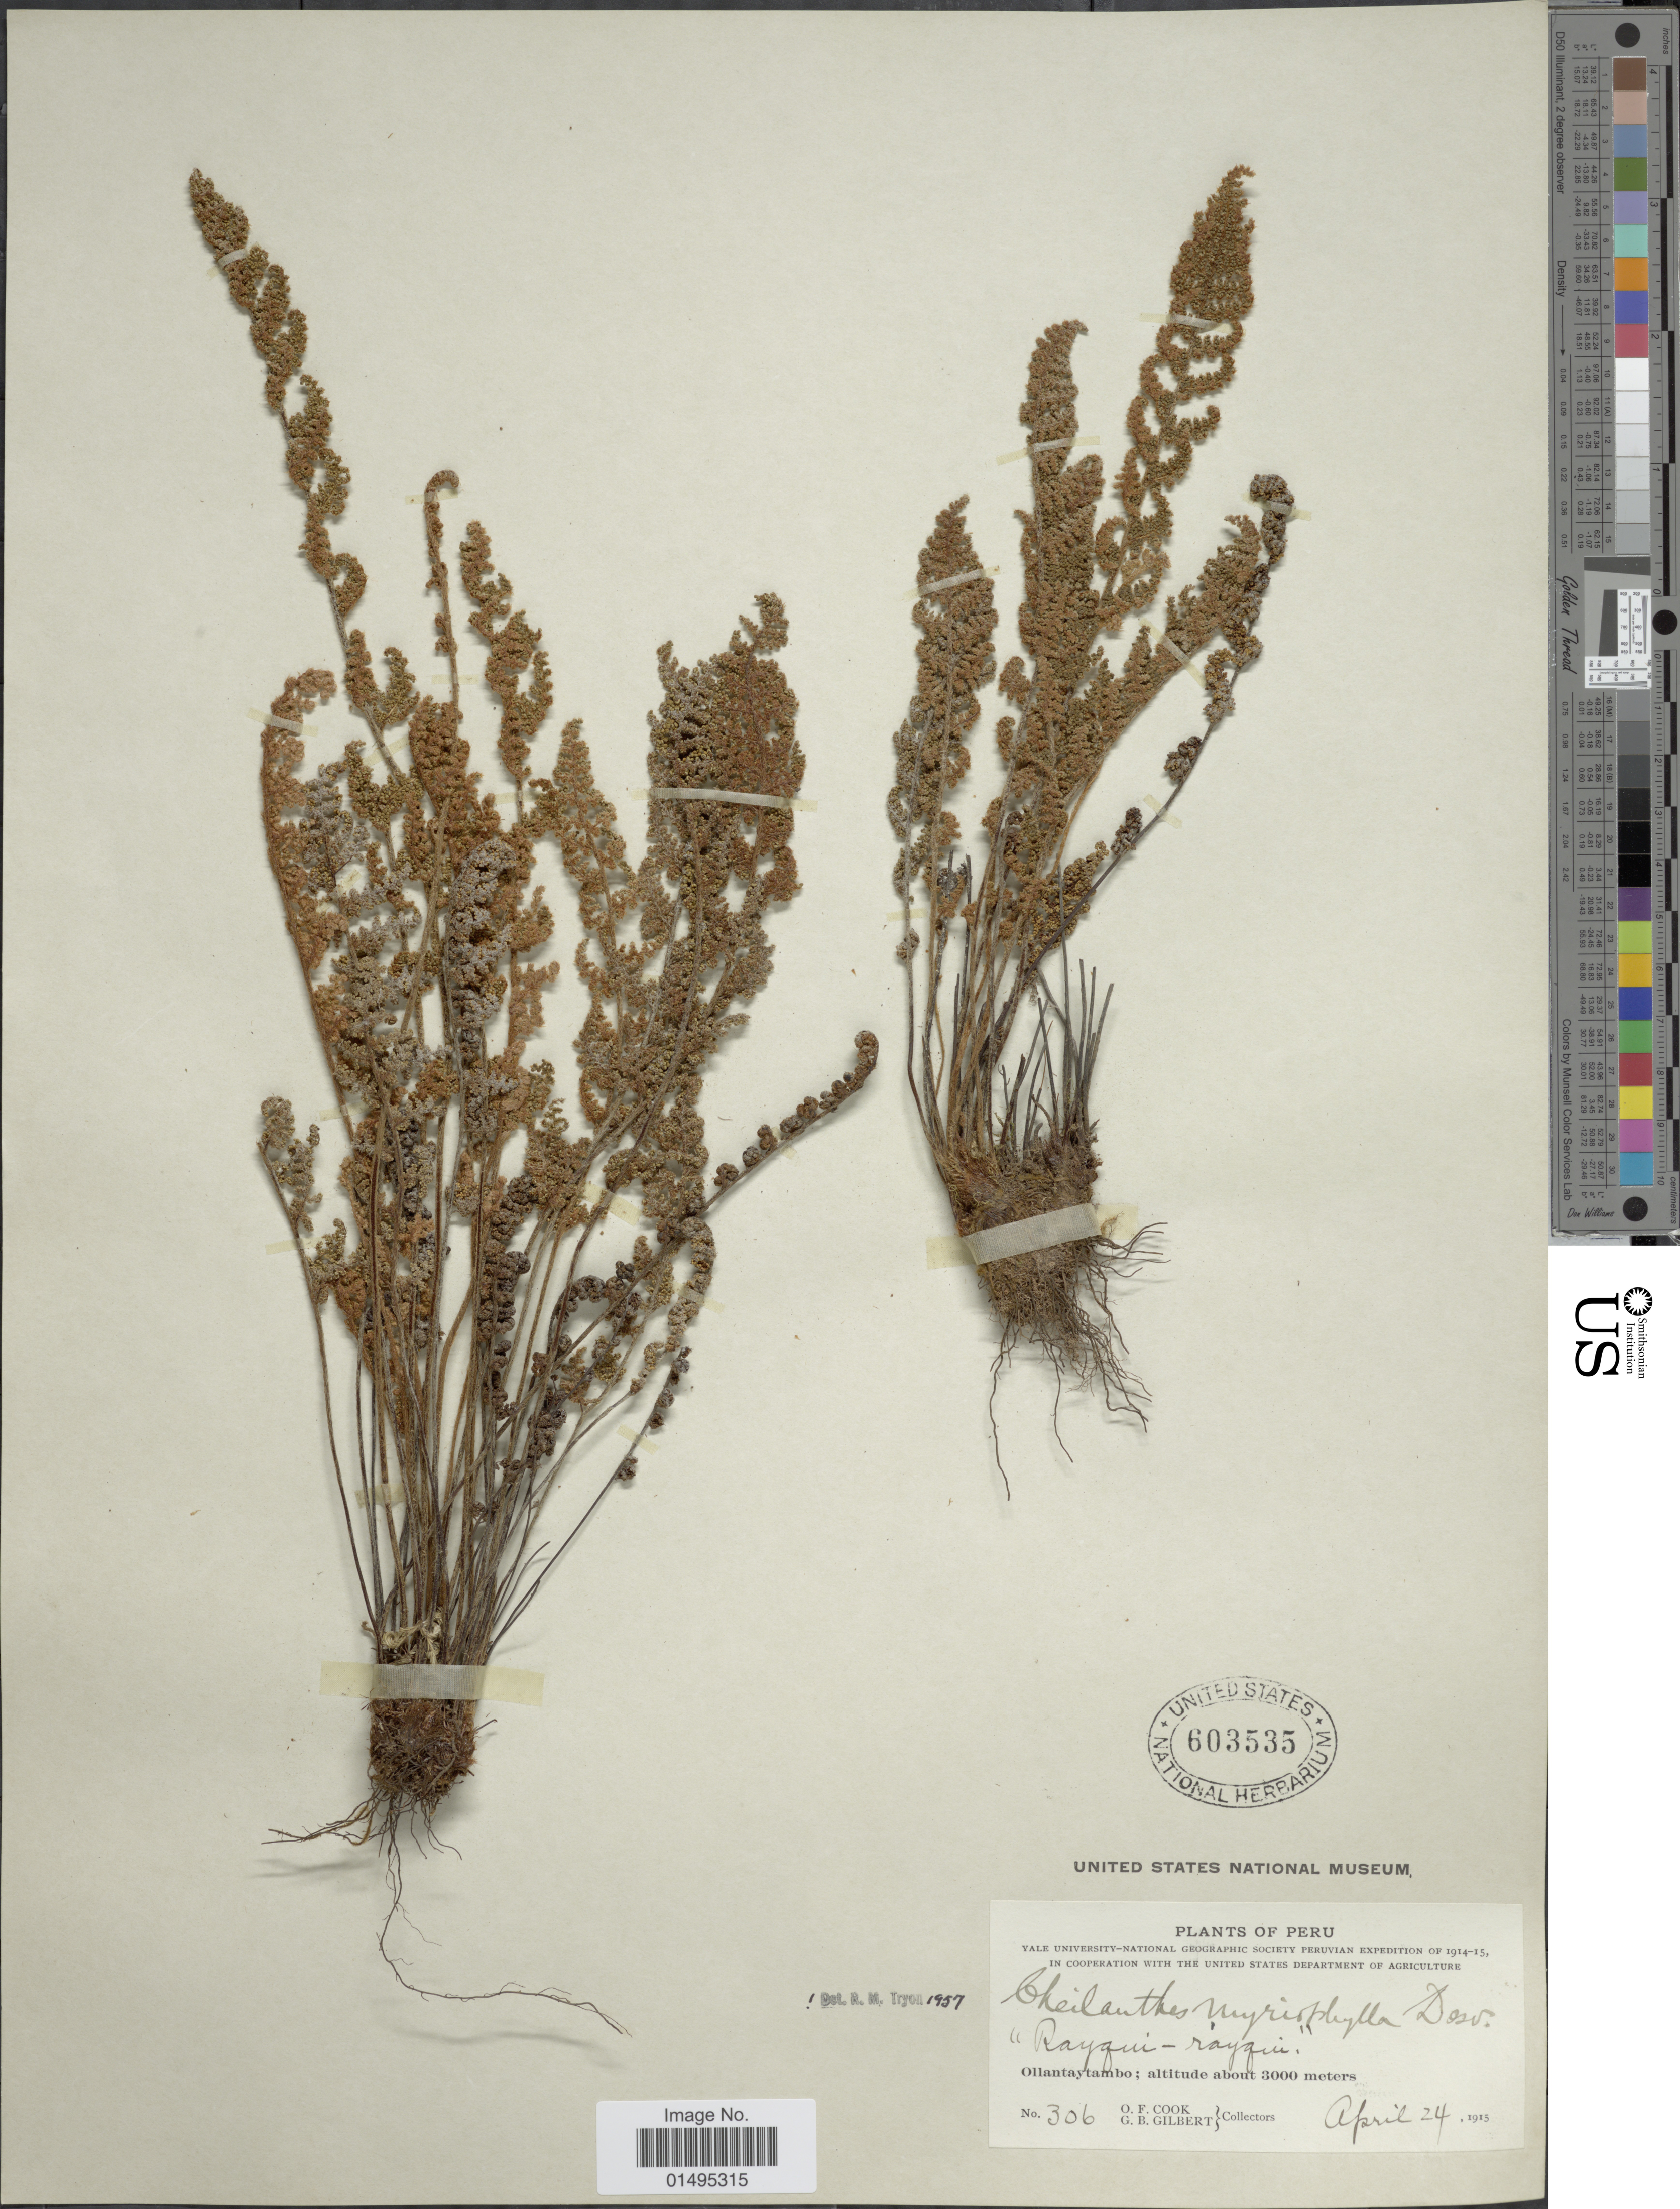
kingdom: Plantae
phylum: Tracheophyta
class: Polypodiopsida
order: Polypodiales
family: Pteridaceae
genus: Myriopteris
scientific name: Myriopteris myriophylla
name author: (Desv.) J. Sm.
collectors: O. F. Cook & G. B. Gilbert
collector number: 306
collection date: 1915-04-24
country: Peru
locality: Peru, "Rayqui- rayqui," Ollantaytambo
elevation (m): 3000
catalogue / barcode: US 603535